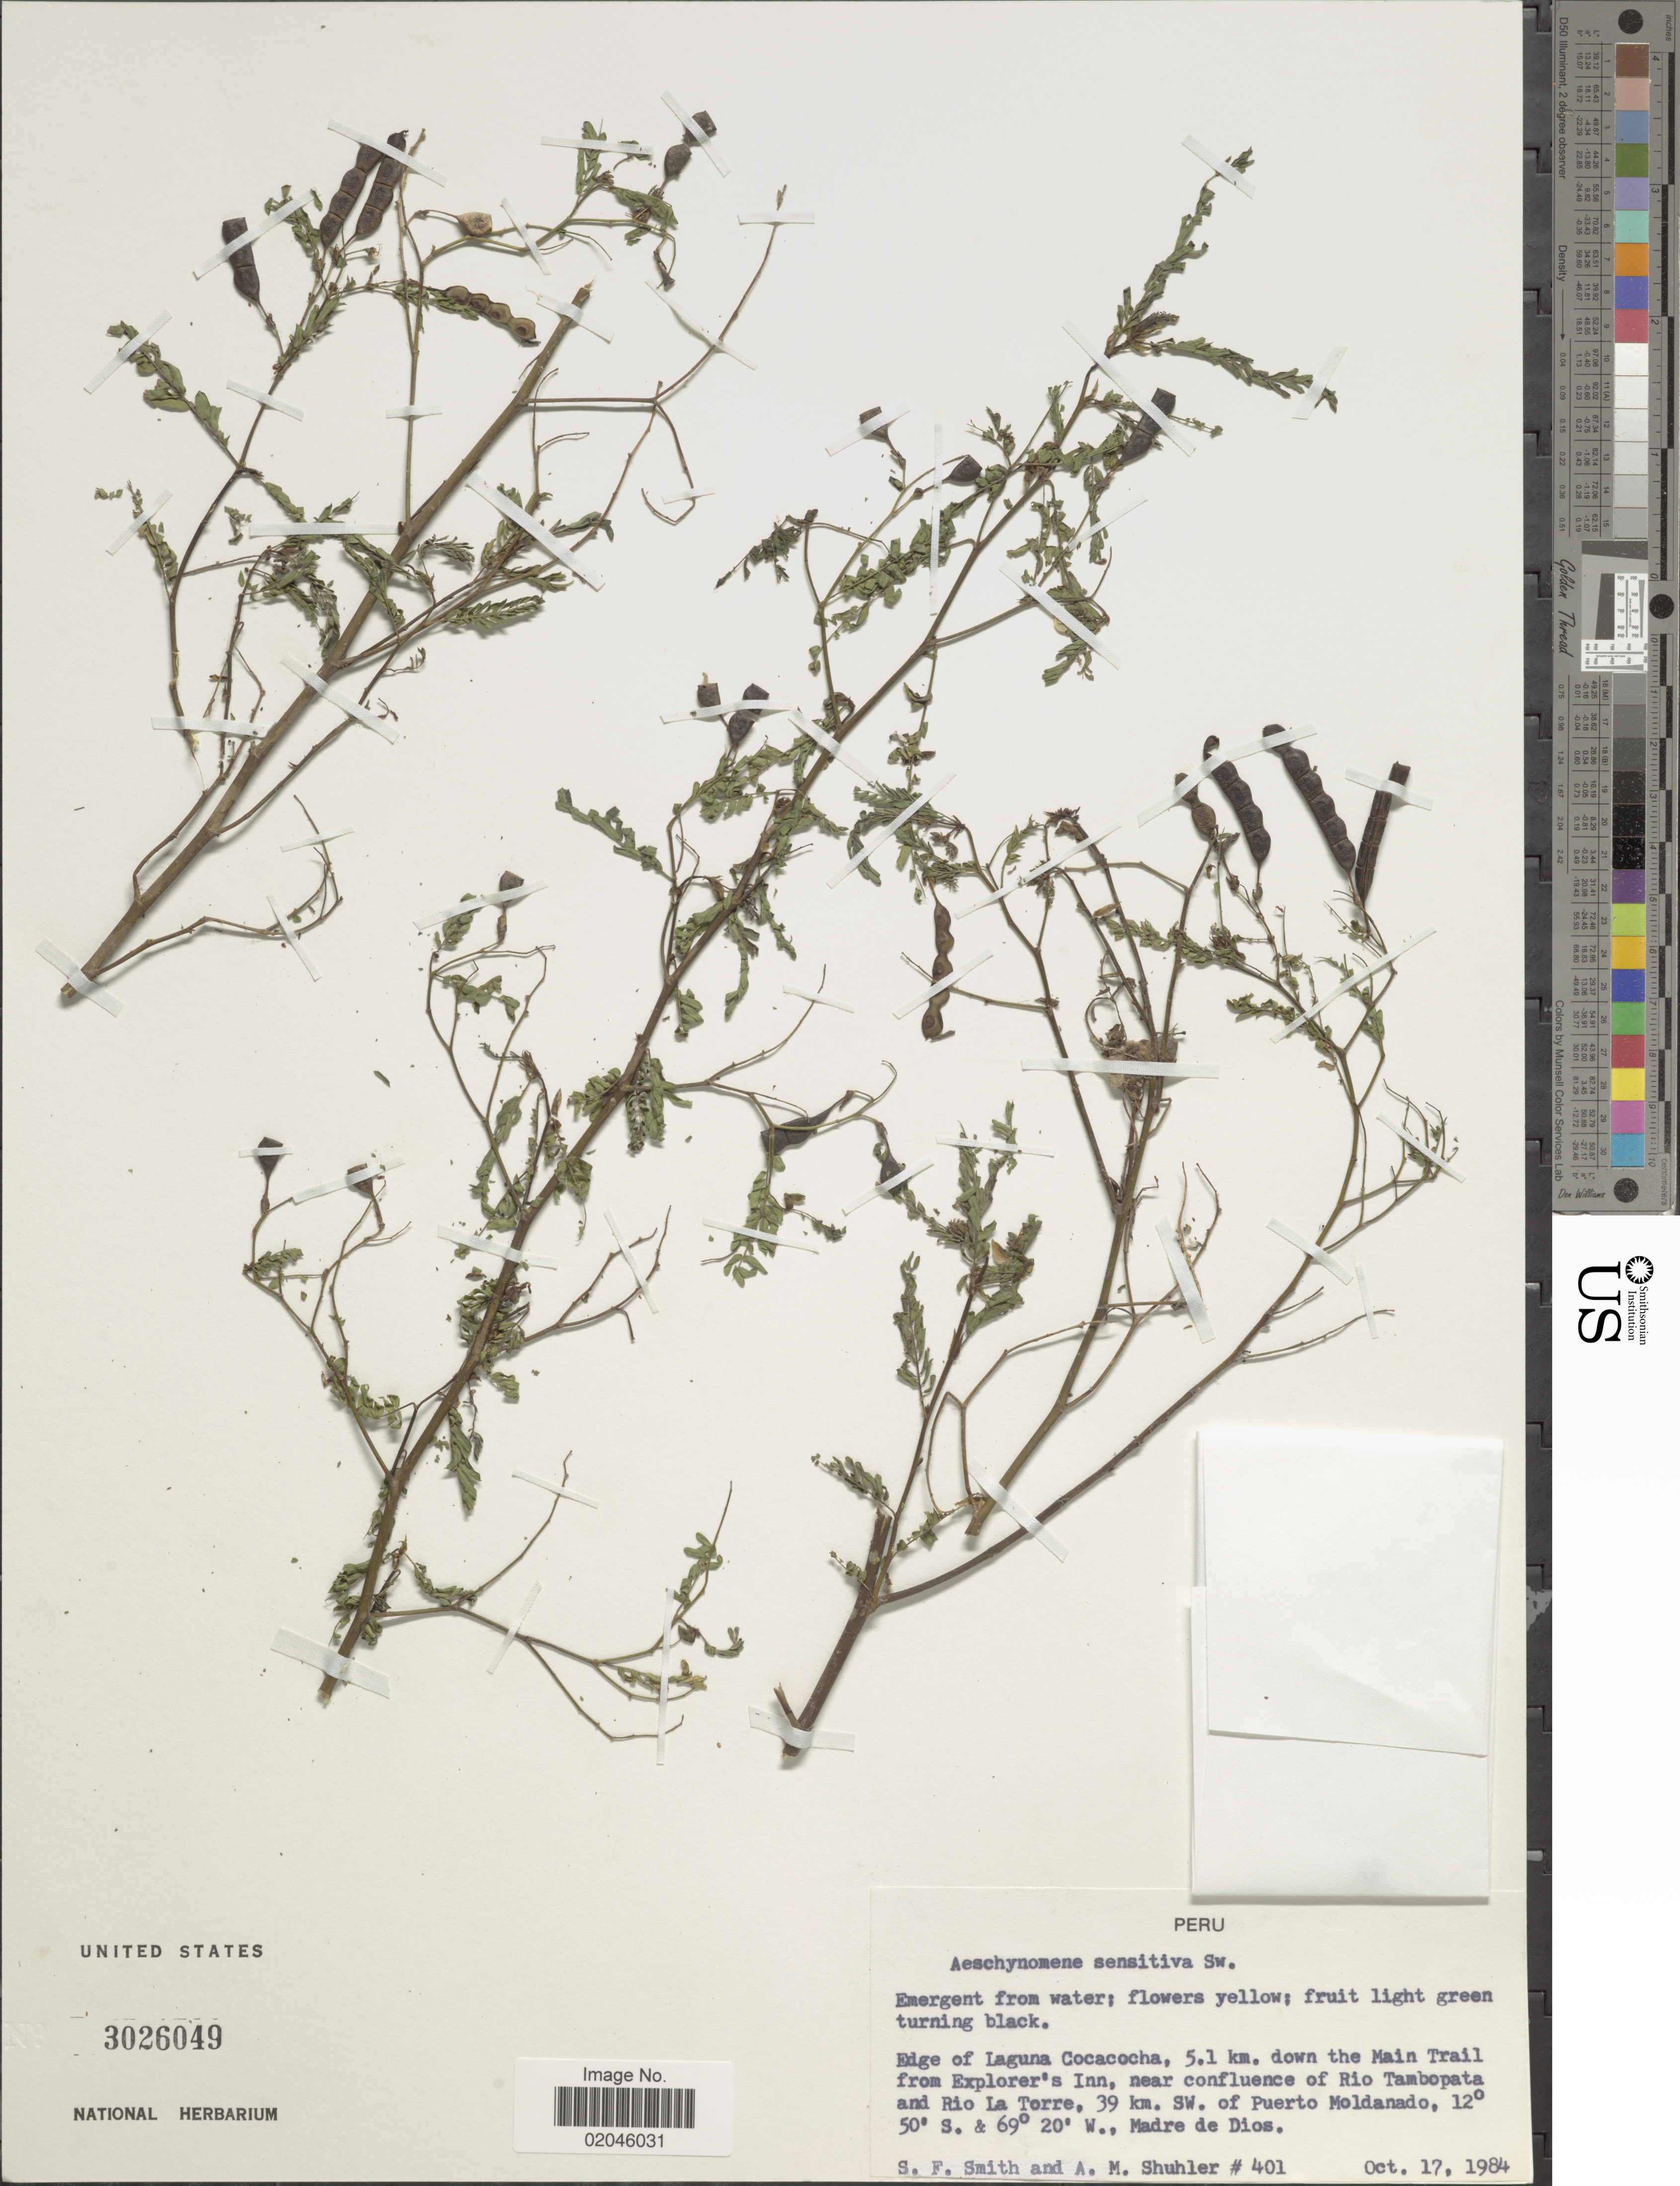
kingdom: Plantae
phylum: Tracheophyta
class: Magnoliopsida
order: Fabales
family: Fabaceae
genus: Aeschynomene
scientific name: Aeschynomene sensitiva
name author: Sw.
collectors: S.F. Smith & A. Shuhler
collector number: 401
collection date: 1984-10-17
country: Peru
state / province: Madre de Dios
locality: Edge of Laguna Cocacocha, 5.1 km. down the Main Trail from Explorer's Inn, near confluence of Rio Tambopata and Rio La Torre, 39 km. SW of Puerto Moldanado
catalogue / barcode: US 3026049